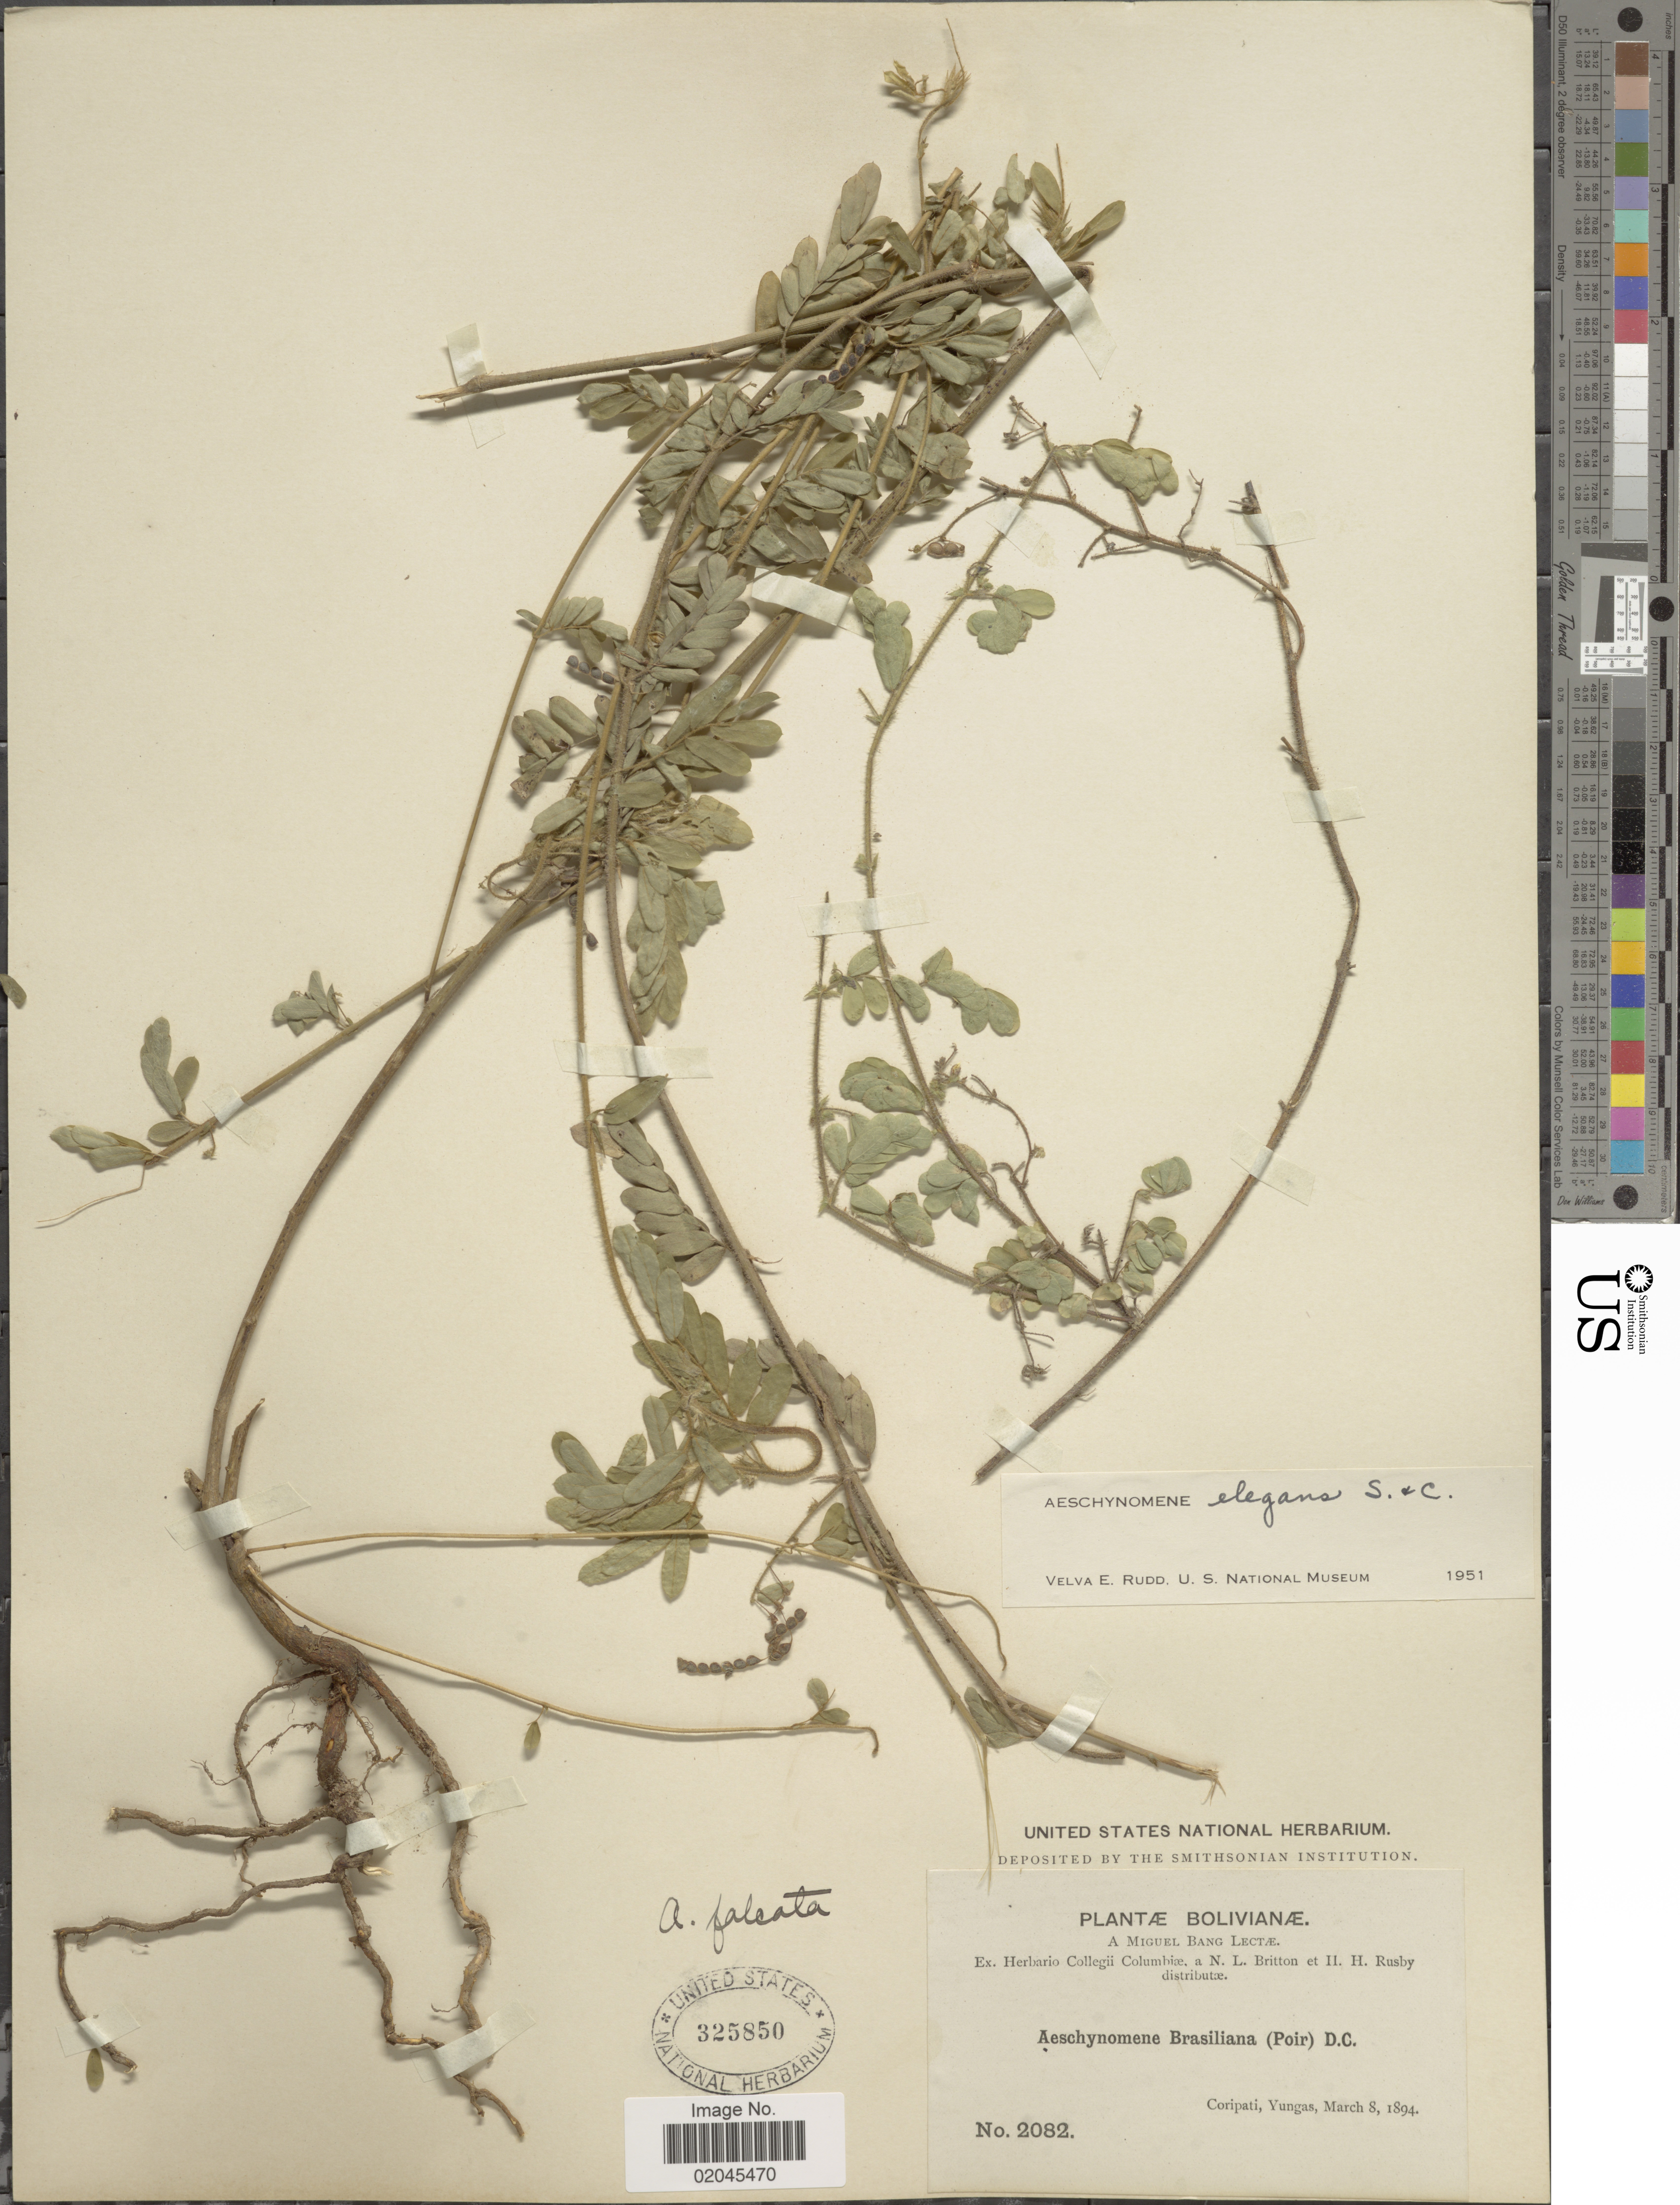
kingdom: Plantae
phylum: Tracheophyta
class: Magnoliopsida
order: Fabales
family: Fabaceae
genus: Aeschynomene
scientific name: Aeschynomene elegans var. elegans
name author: Cham. ex Schltdl.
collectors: M. Bang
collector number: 2082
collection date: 1894-03-08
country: Bolivia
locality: Coripati, Yungas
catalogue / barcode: US 325850